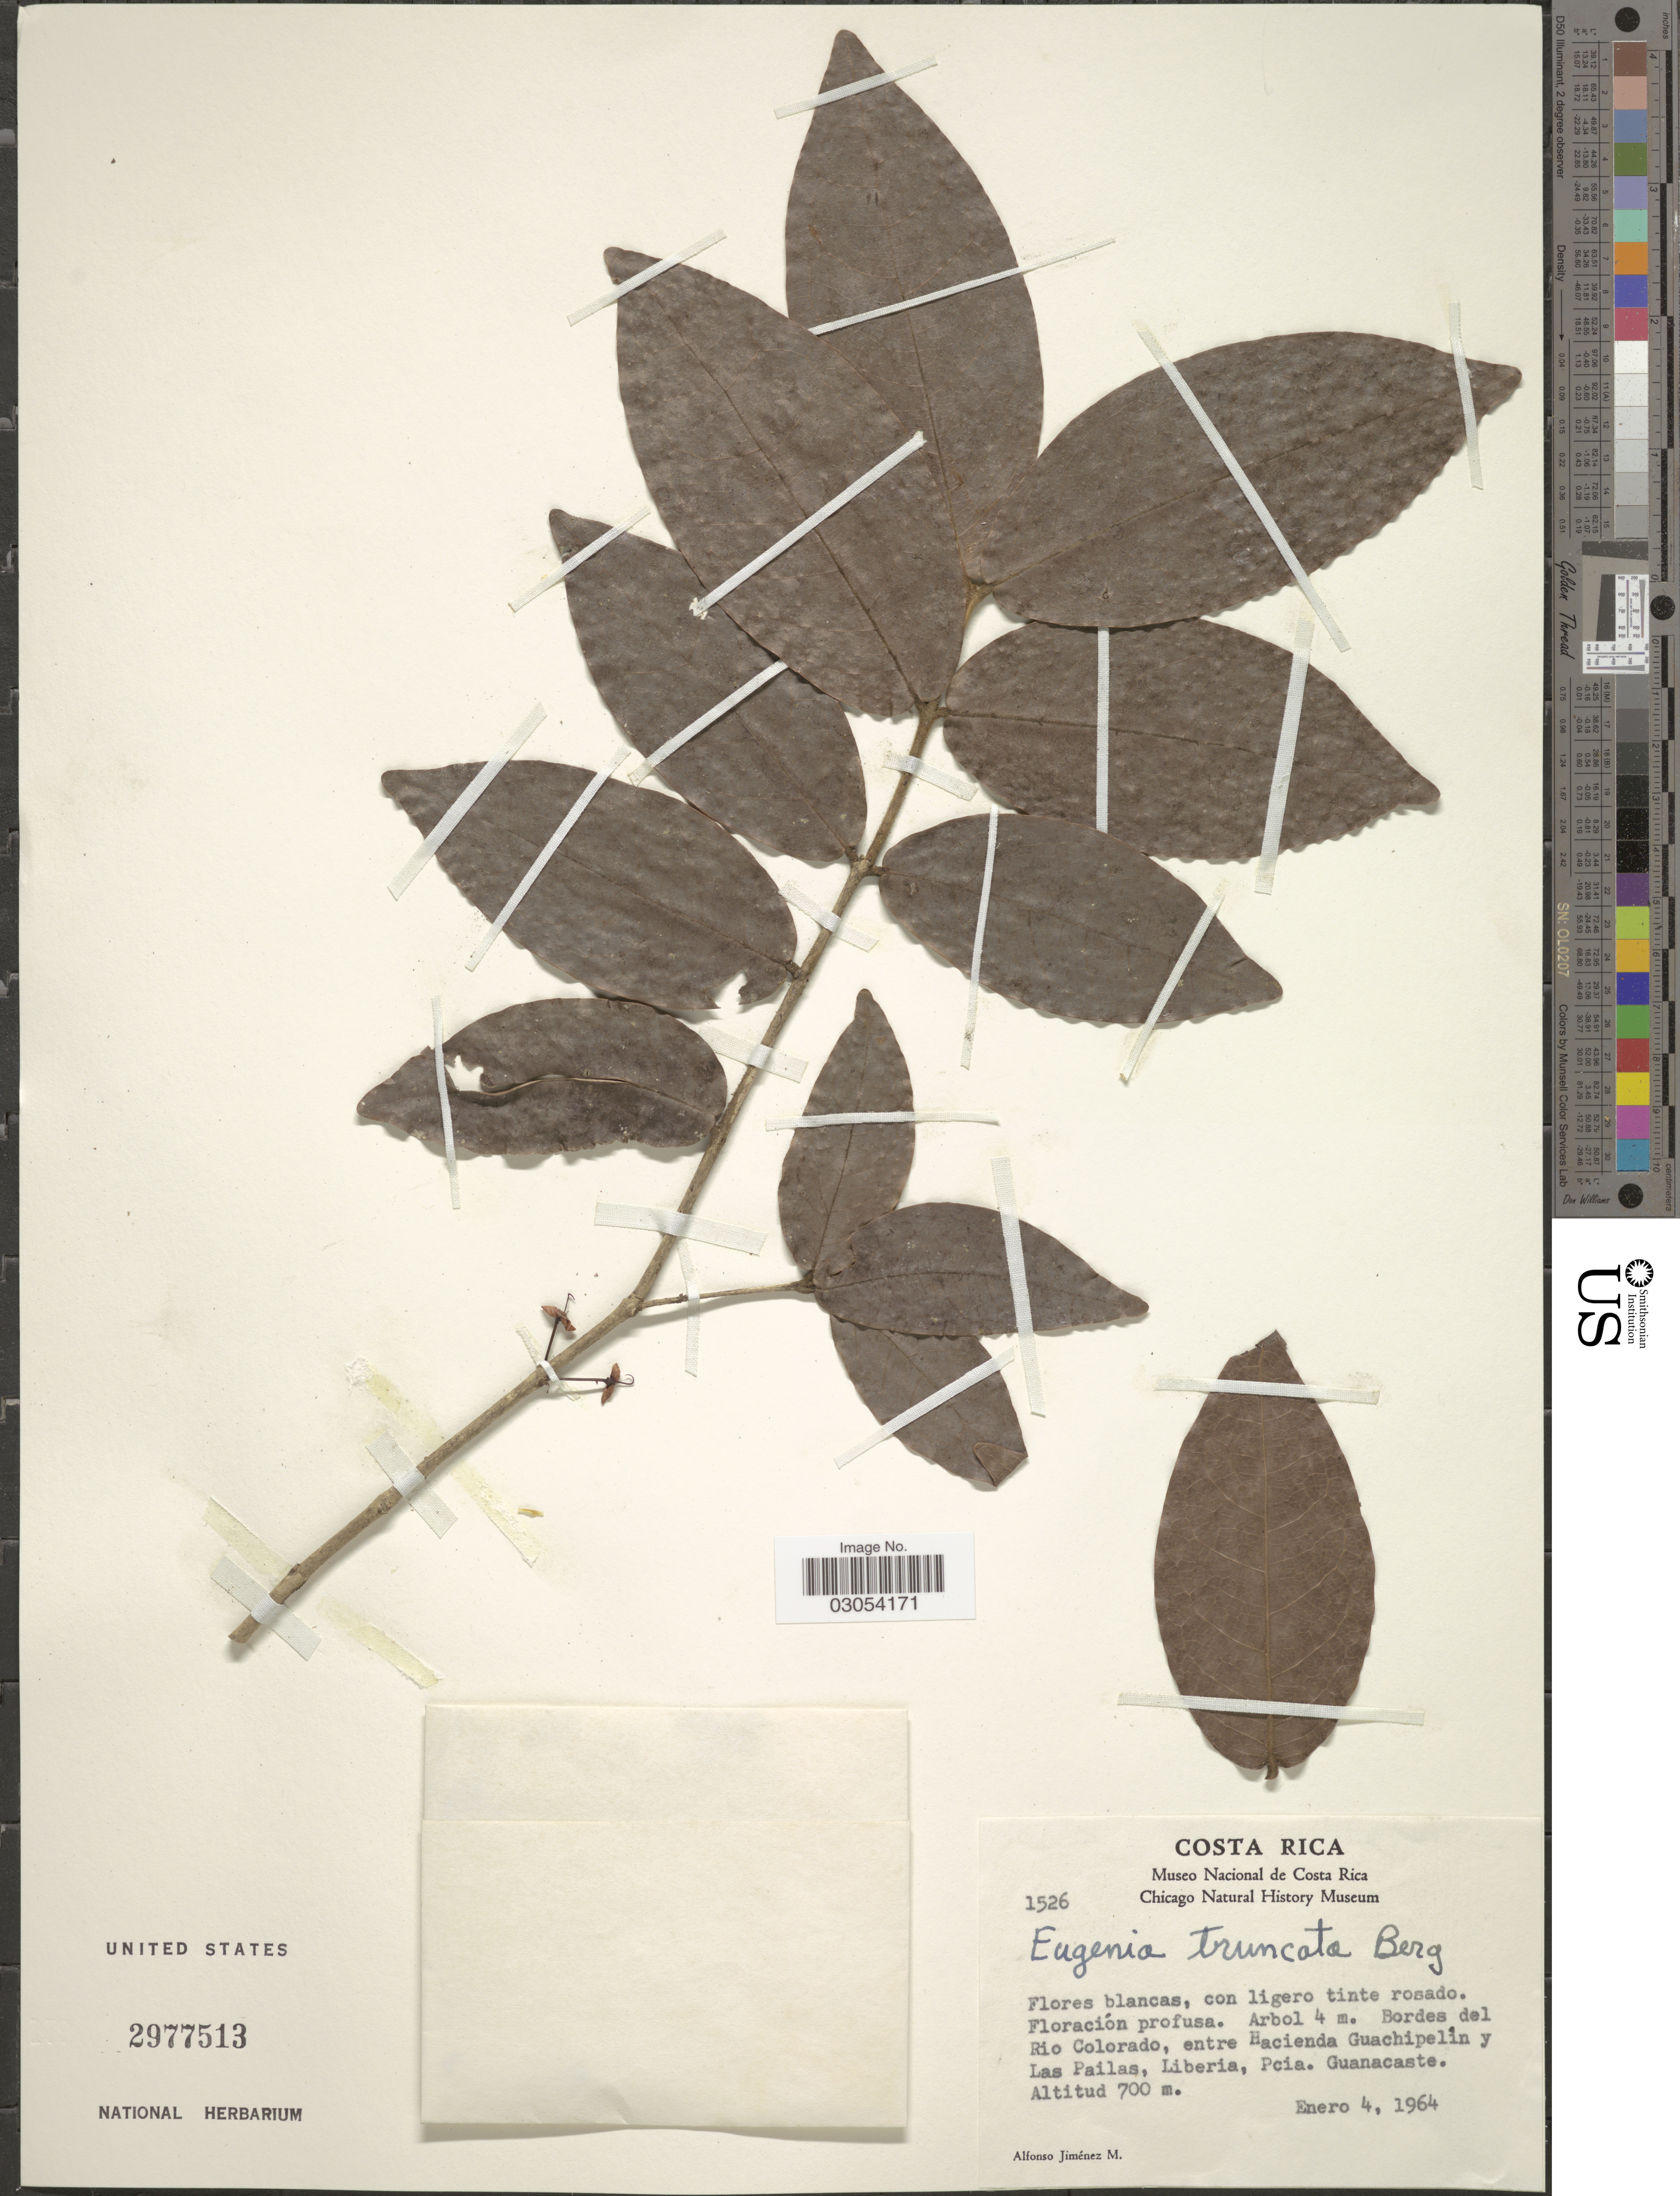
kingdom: Plantae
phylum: Tracheophyta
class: Magnoliopsida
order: Myrtales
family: Myrtaceae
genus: Eugenia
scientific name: Eugenia truncata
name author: O. Berg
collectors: A. Jimenez M.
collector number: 1526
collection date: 1964-01-04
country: Costa Rica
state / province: Guanacaste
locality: Bordes del Rio Colorado, entre Hacienda Guachipelín y Las Pailas, liberia.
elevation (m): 700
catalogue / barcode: US 2977513